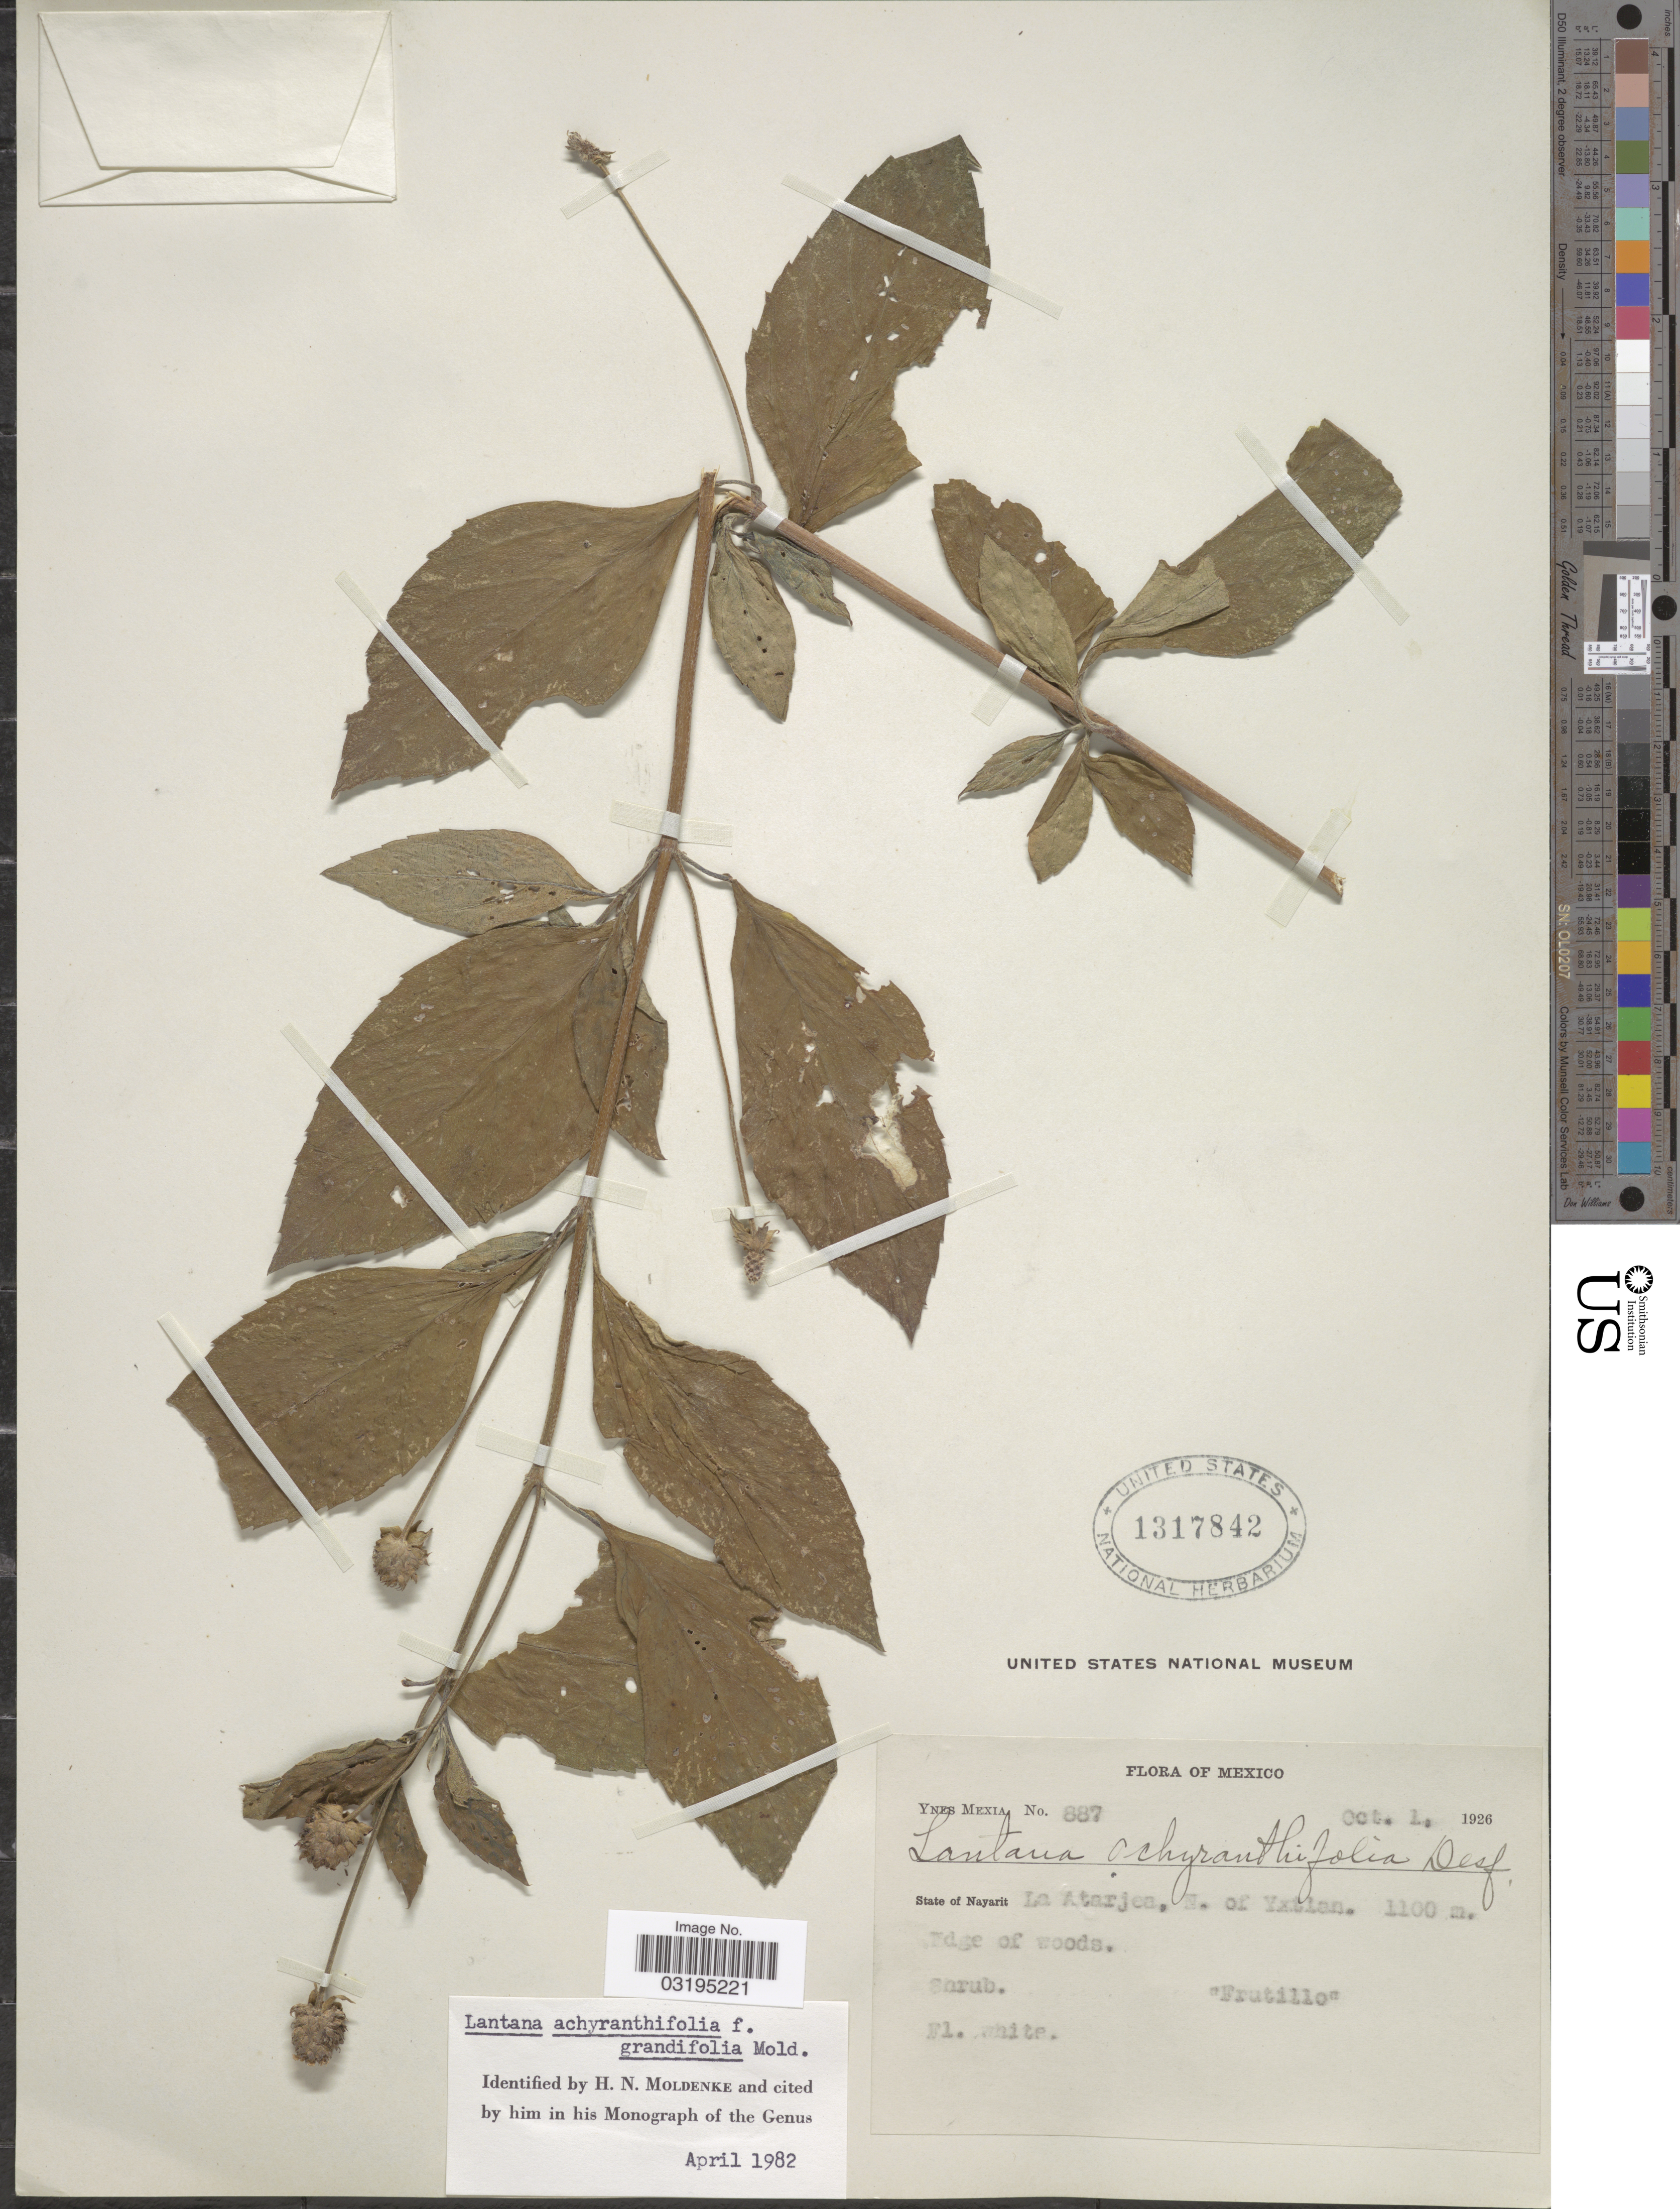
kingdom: Plantae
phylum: Tracheophyta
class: Magnoliopsida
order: Lamiales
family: Verbenaceae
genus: Lantana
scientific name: Lantana achyranthifolia f. grandifolia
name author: Moldenke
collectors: Y. Mexia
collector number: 887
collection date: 1926-10-01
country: Mexico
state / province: Nayarit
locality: La Atarjea, N. of Yxtlan. Edge of woods.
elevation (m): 1100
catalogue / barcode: US 1317842